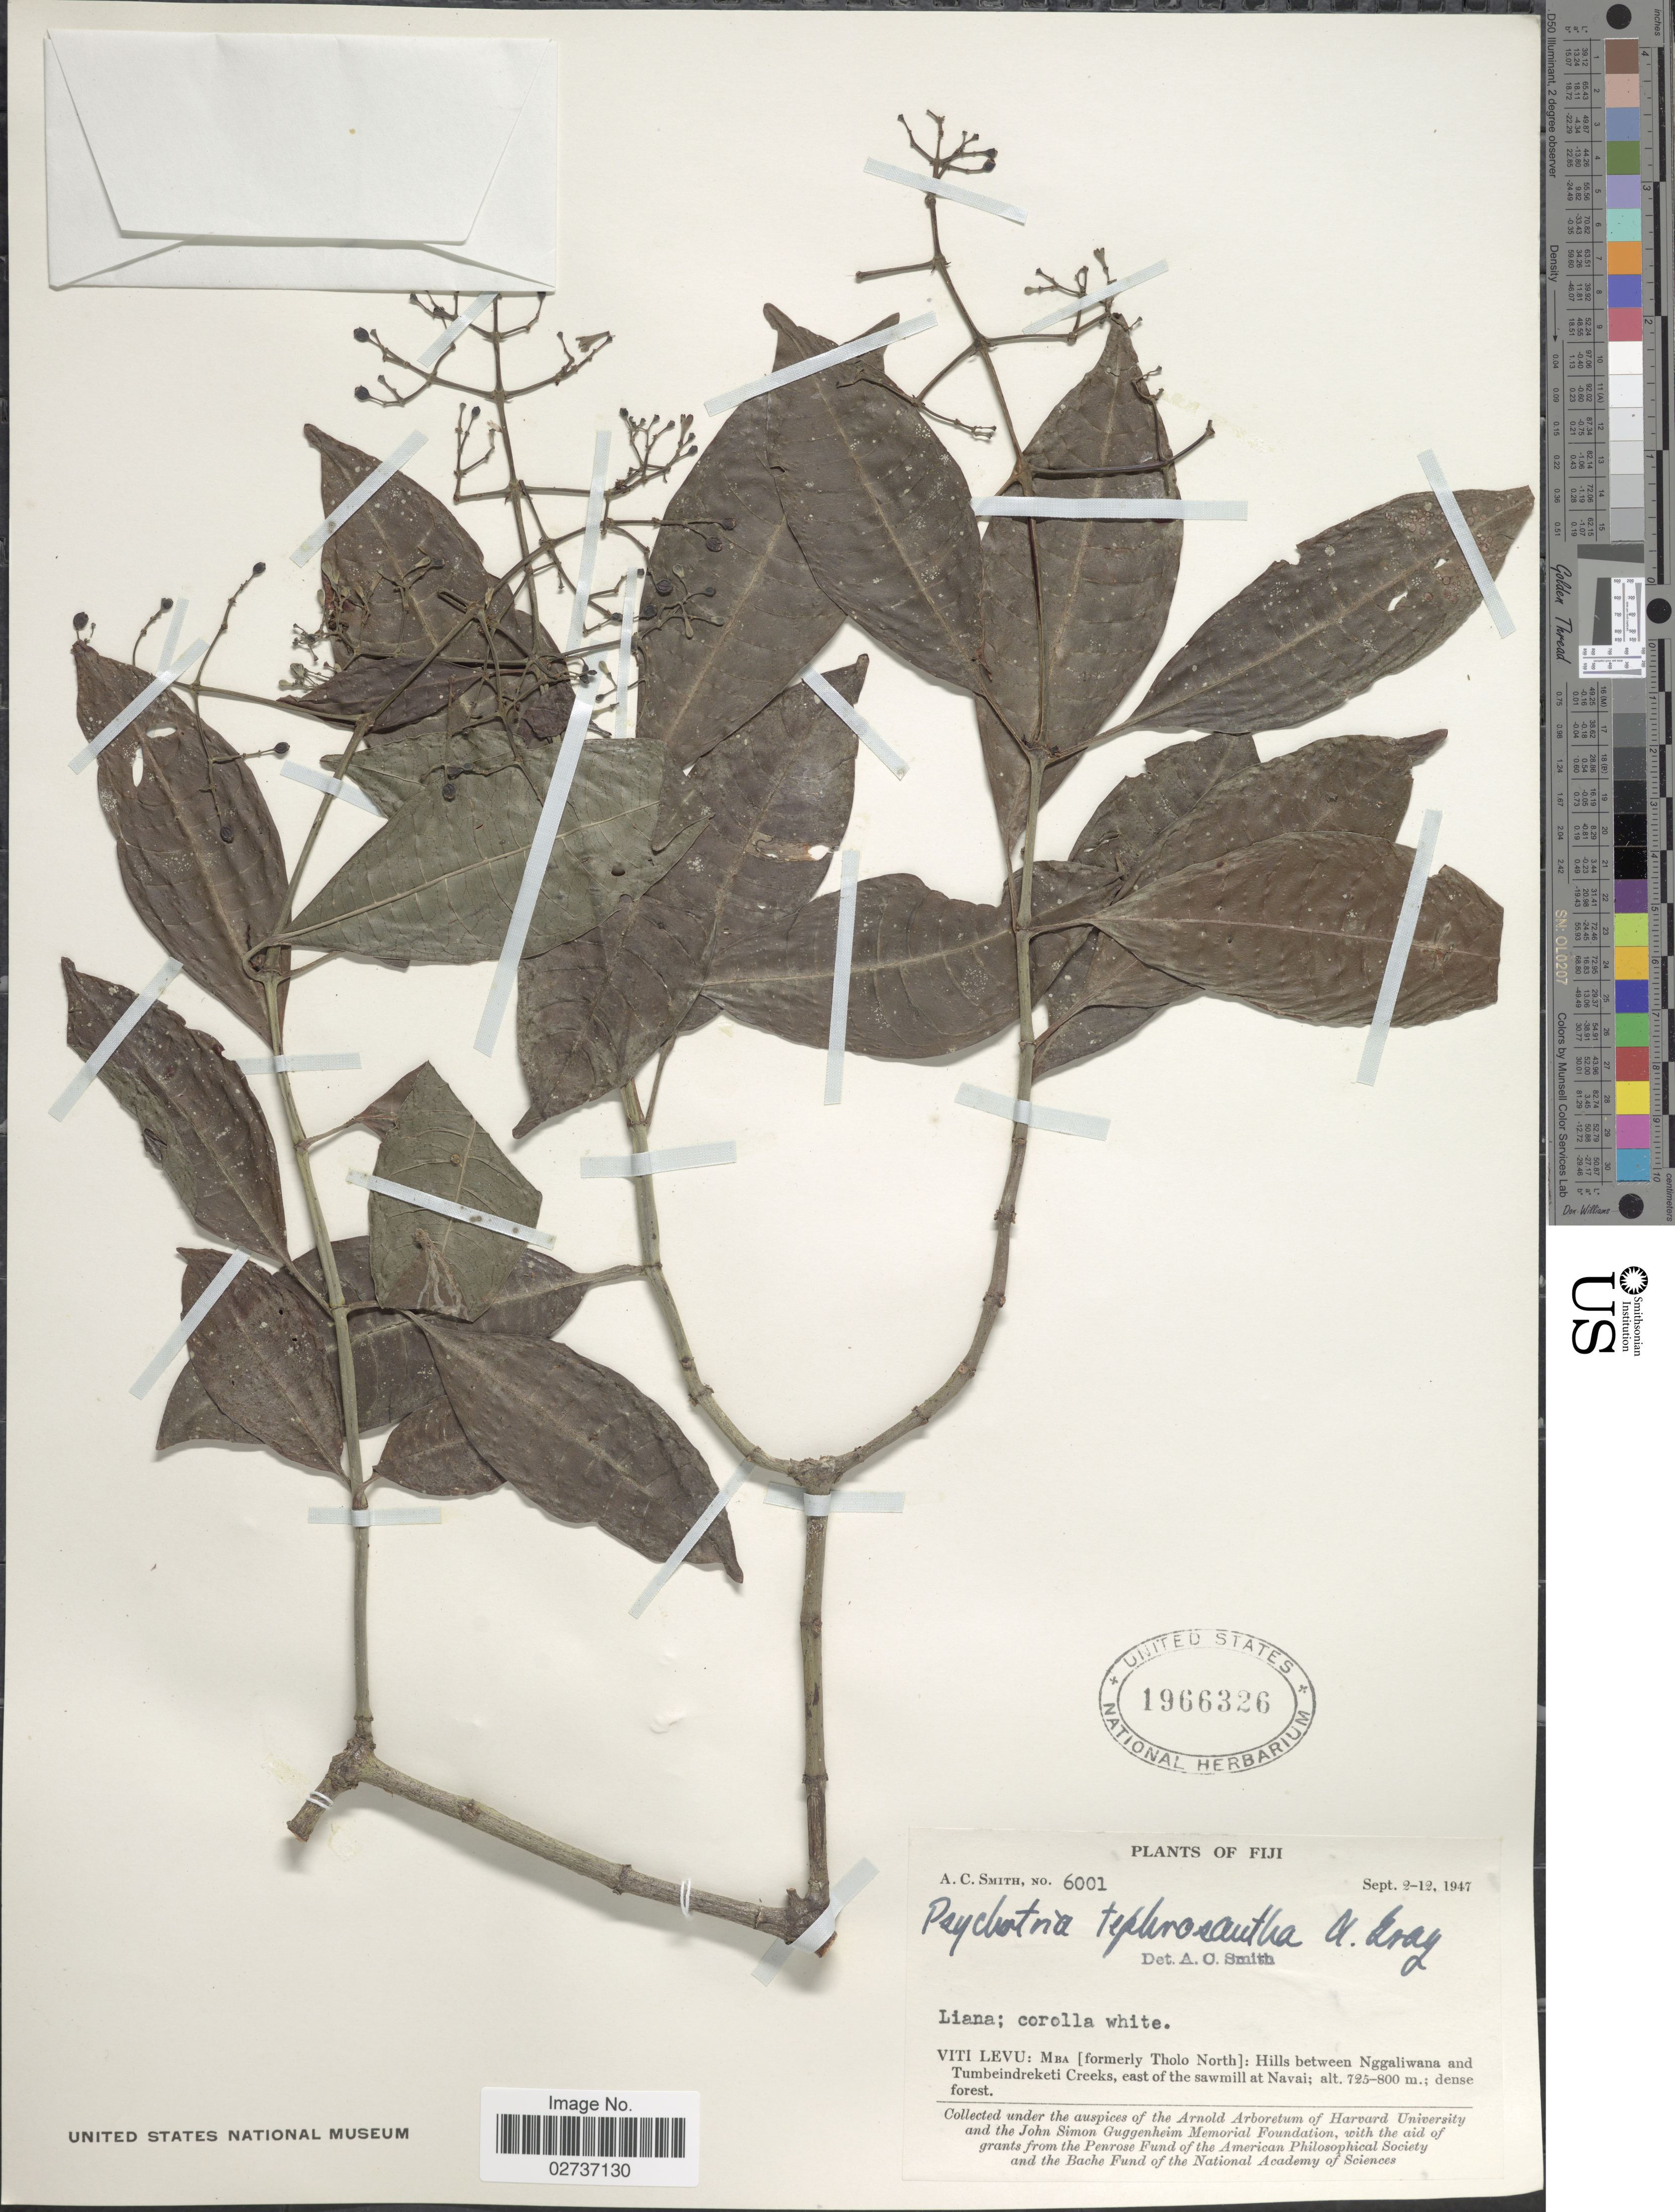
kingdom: Plantae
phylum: Tracheophyta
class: Magnoliopsida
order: Gentianales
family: Rubiaceae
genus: Psychotria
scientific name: Psychotria tephrosantha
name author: A. Gray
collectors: A. C. Smith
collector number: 6001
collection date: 1947-09-02/1947-09-12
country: Fiji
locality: Viti Levu: Mba (formerly Tholo North): Hills between Nggaliwana and Tumbeindreketi Creeks, east of the sawmill at Navai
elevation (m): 725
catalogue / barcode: US 1966326